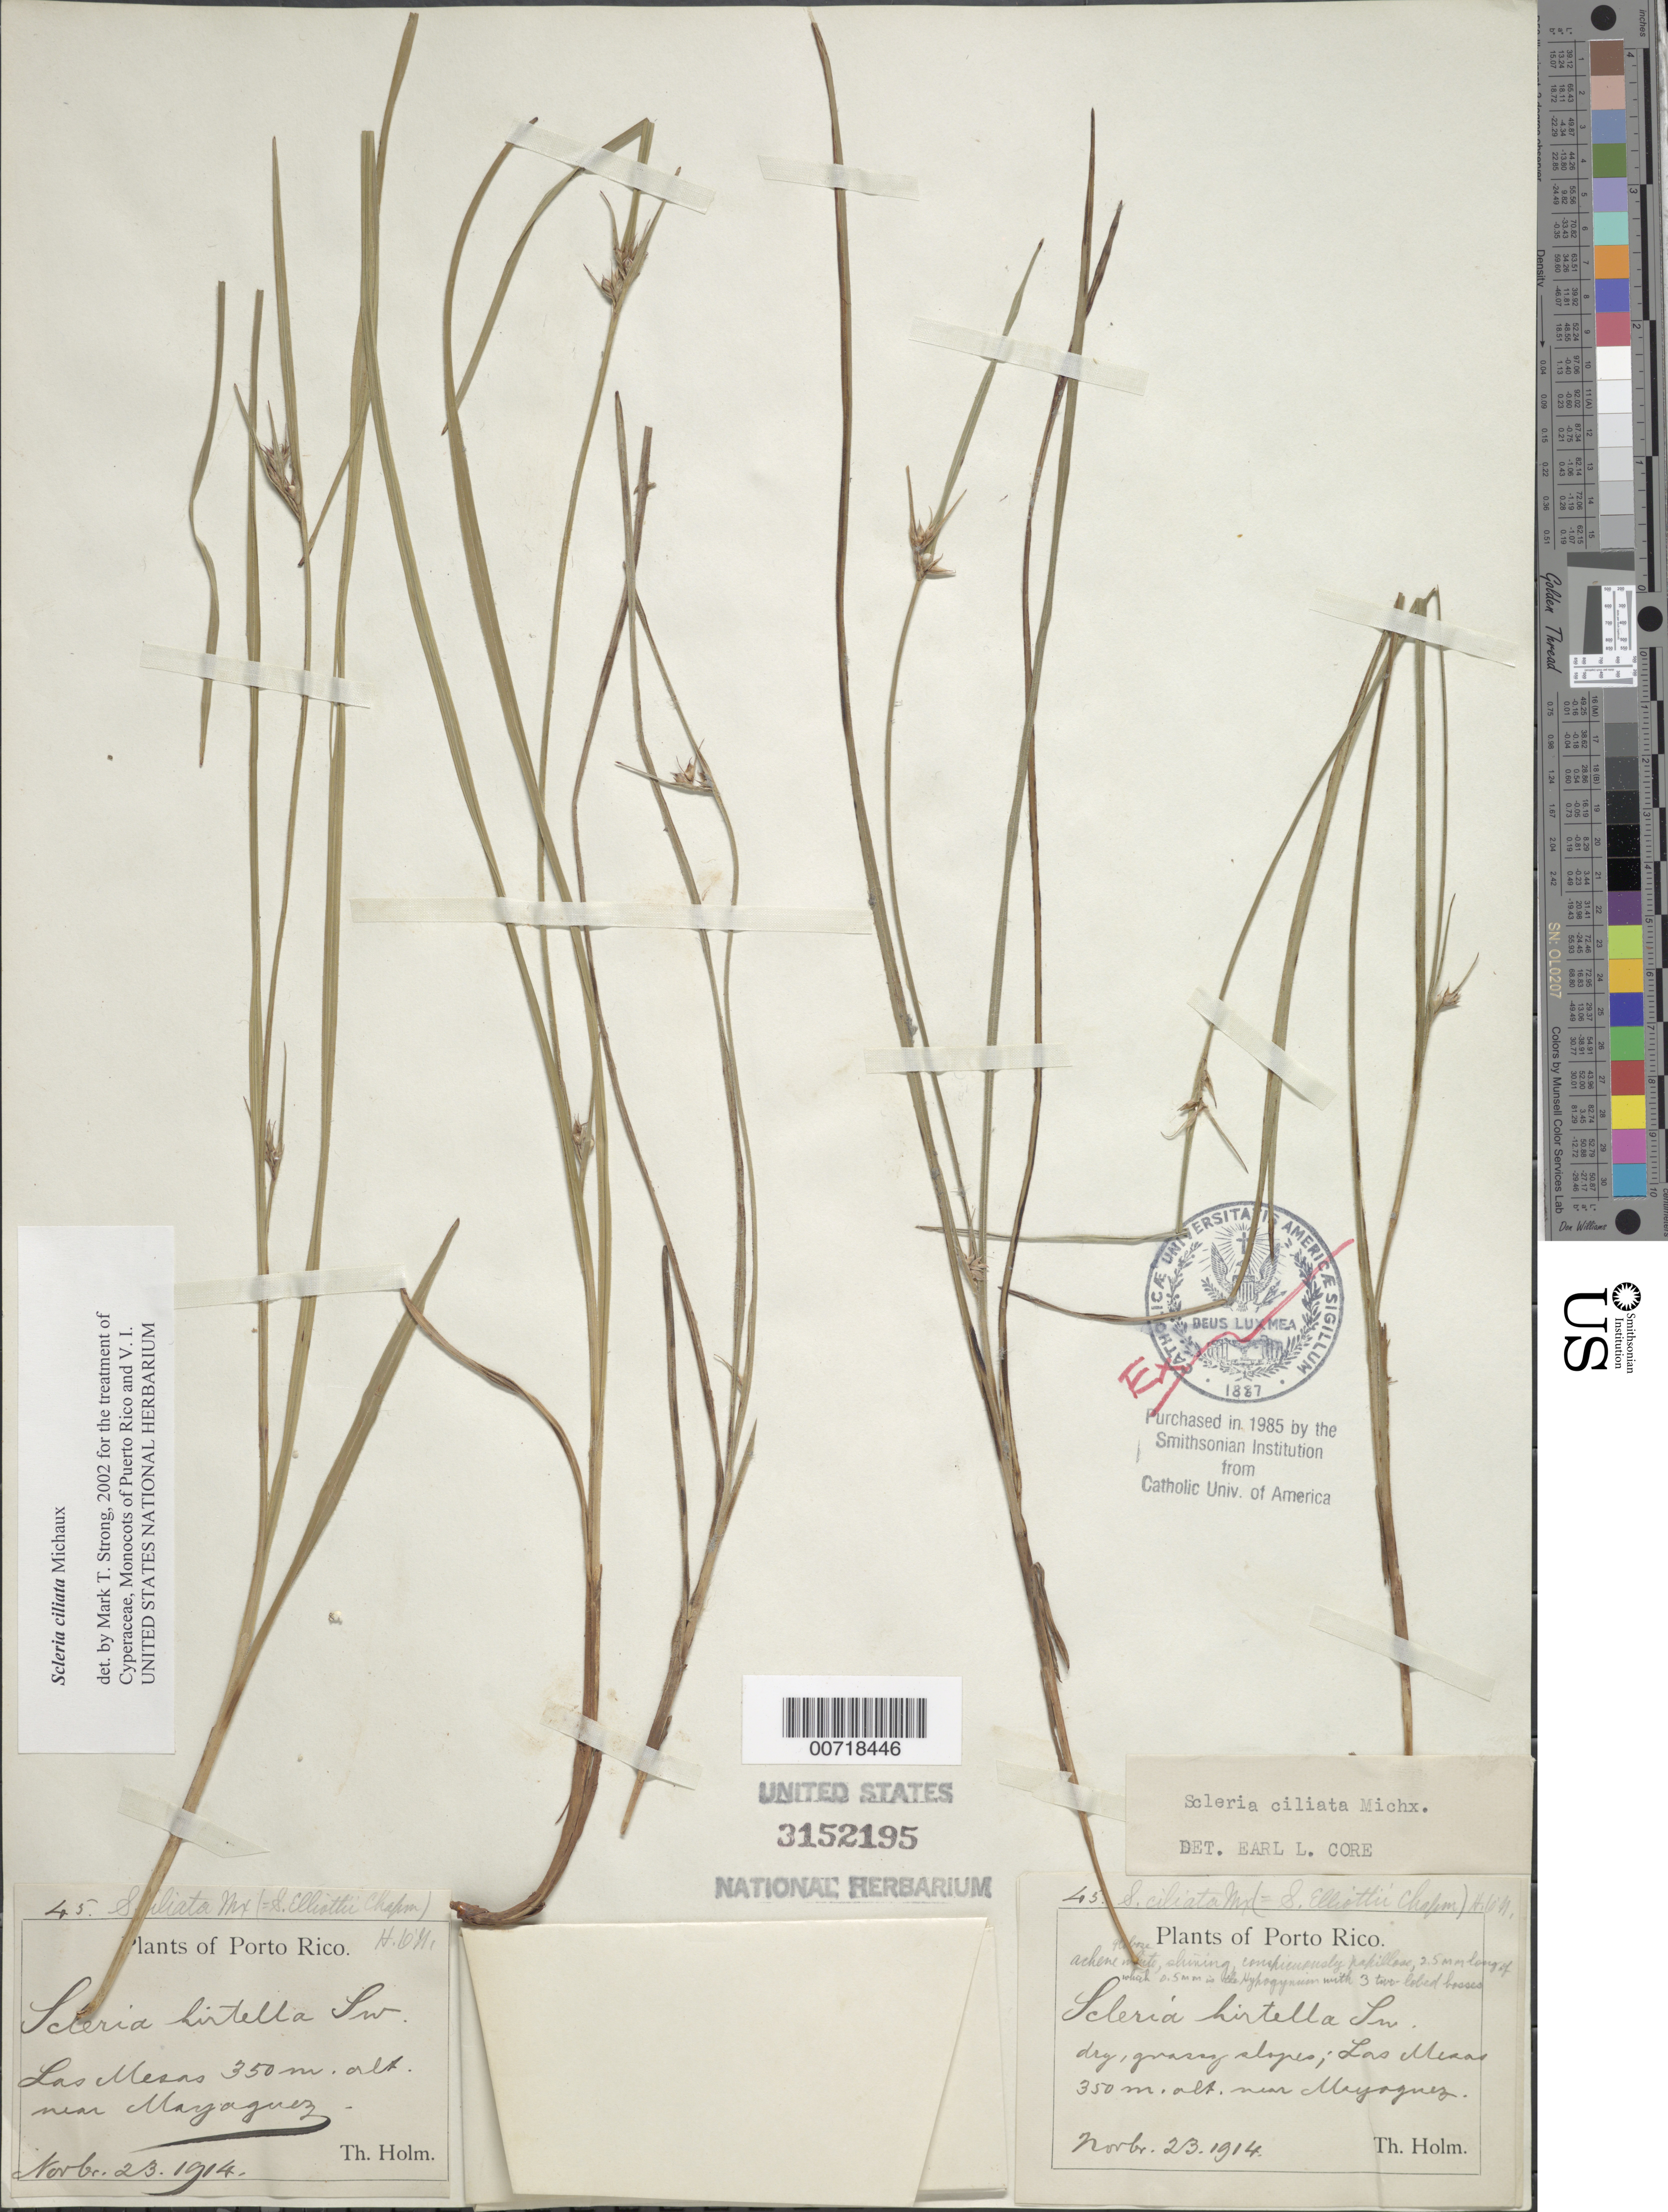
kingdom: Plantae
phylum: Tracheophyta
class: Liliopsida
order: Poales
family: Cyperaceae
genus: Scleria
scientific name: Scleria ciliata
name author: Michx.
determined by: Strong, M. T., (US), Smithsonian Institution - National Museum of Natural History (UNITED STATES)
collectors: H. T. Holm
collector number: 45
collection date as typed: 23 Nov 1914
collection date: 1914-11-23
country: Puerto Rico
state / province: Mayagüez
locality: Las Mesas near Mayagüez.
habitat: Dry, grassy slopes.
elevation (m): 350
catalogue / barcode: US 3152195